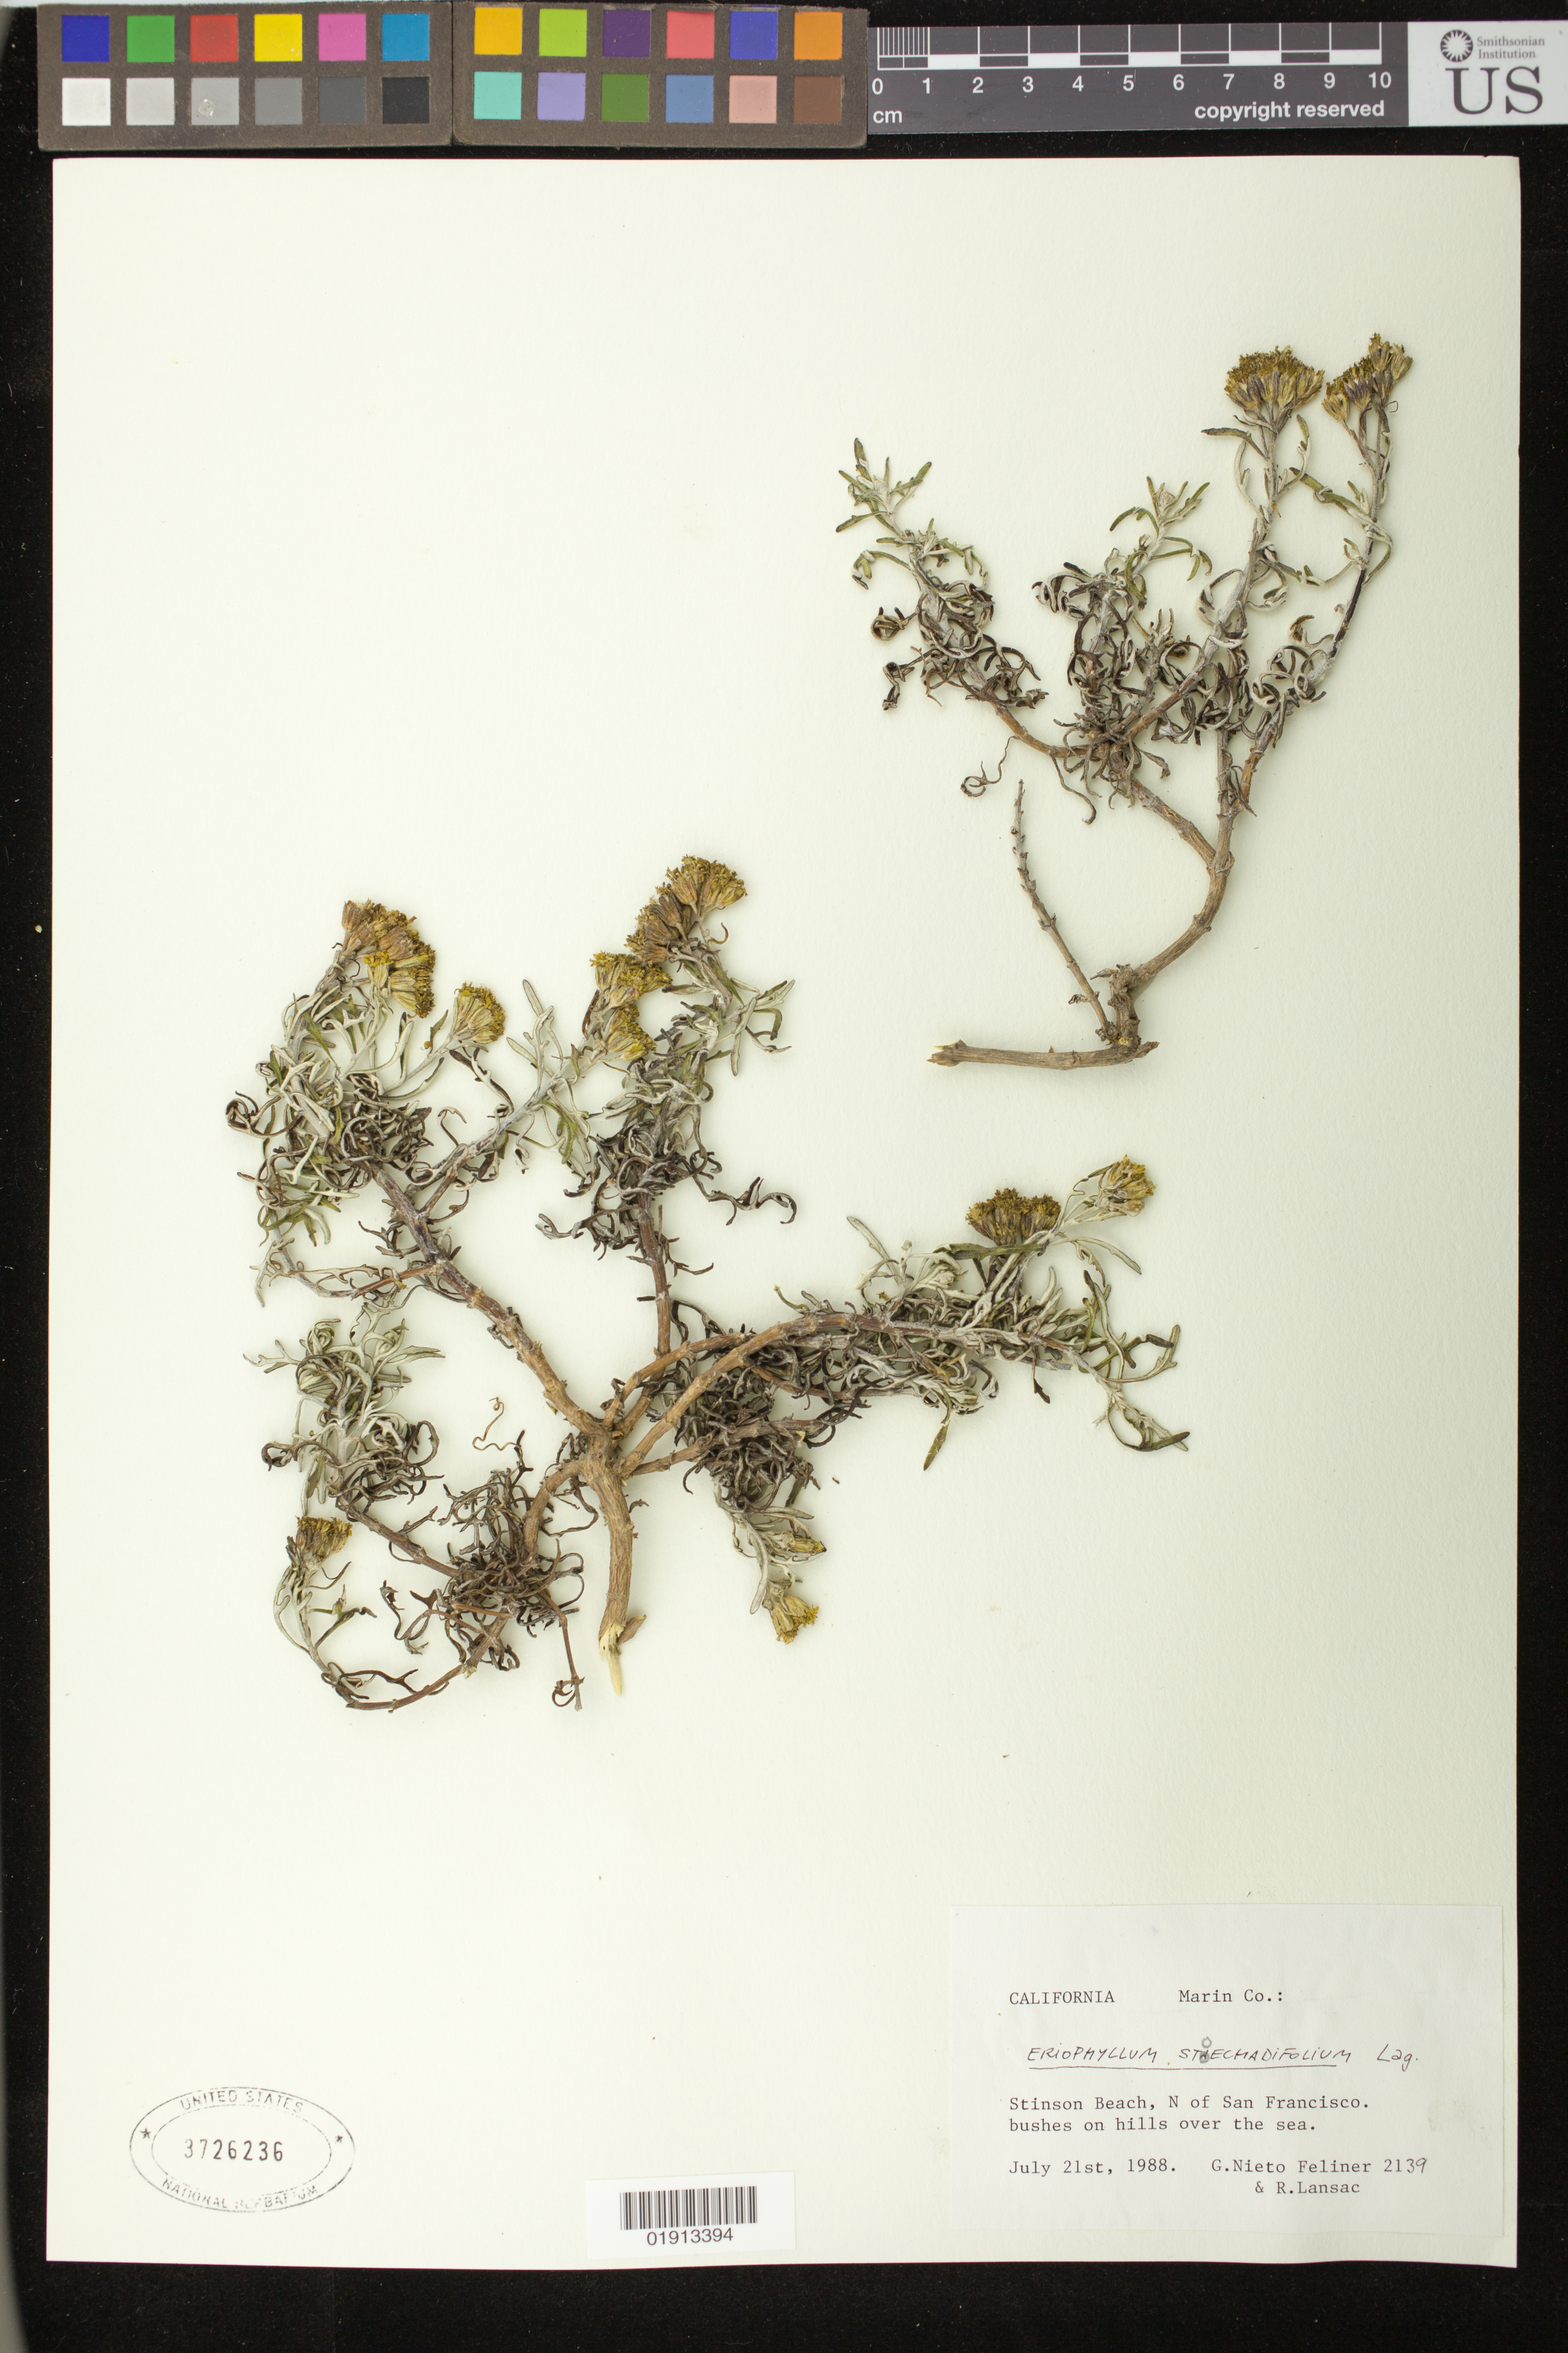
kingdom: Plantae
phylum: Tracheophyta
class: Magnoliopsida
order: Asterales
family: Asteraceae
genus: Eriophyllum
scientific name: Eriophyllum staechadifolium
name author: Lag.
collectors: G. Nieto Feliner & R. Lansac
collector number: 2139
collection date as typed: July 21st, 1988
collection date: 1988-07-21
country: United States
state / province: California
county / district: Marin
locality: Stinson Beach, N of San Francisco.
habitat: Bushes on hills over the sea.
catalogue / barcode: US 3726236